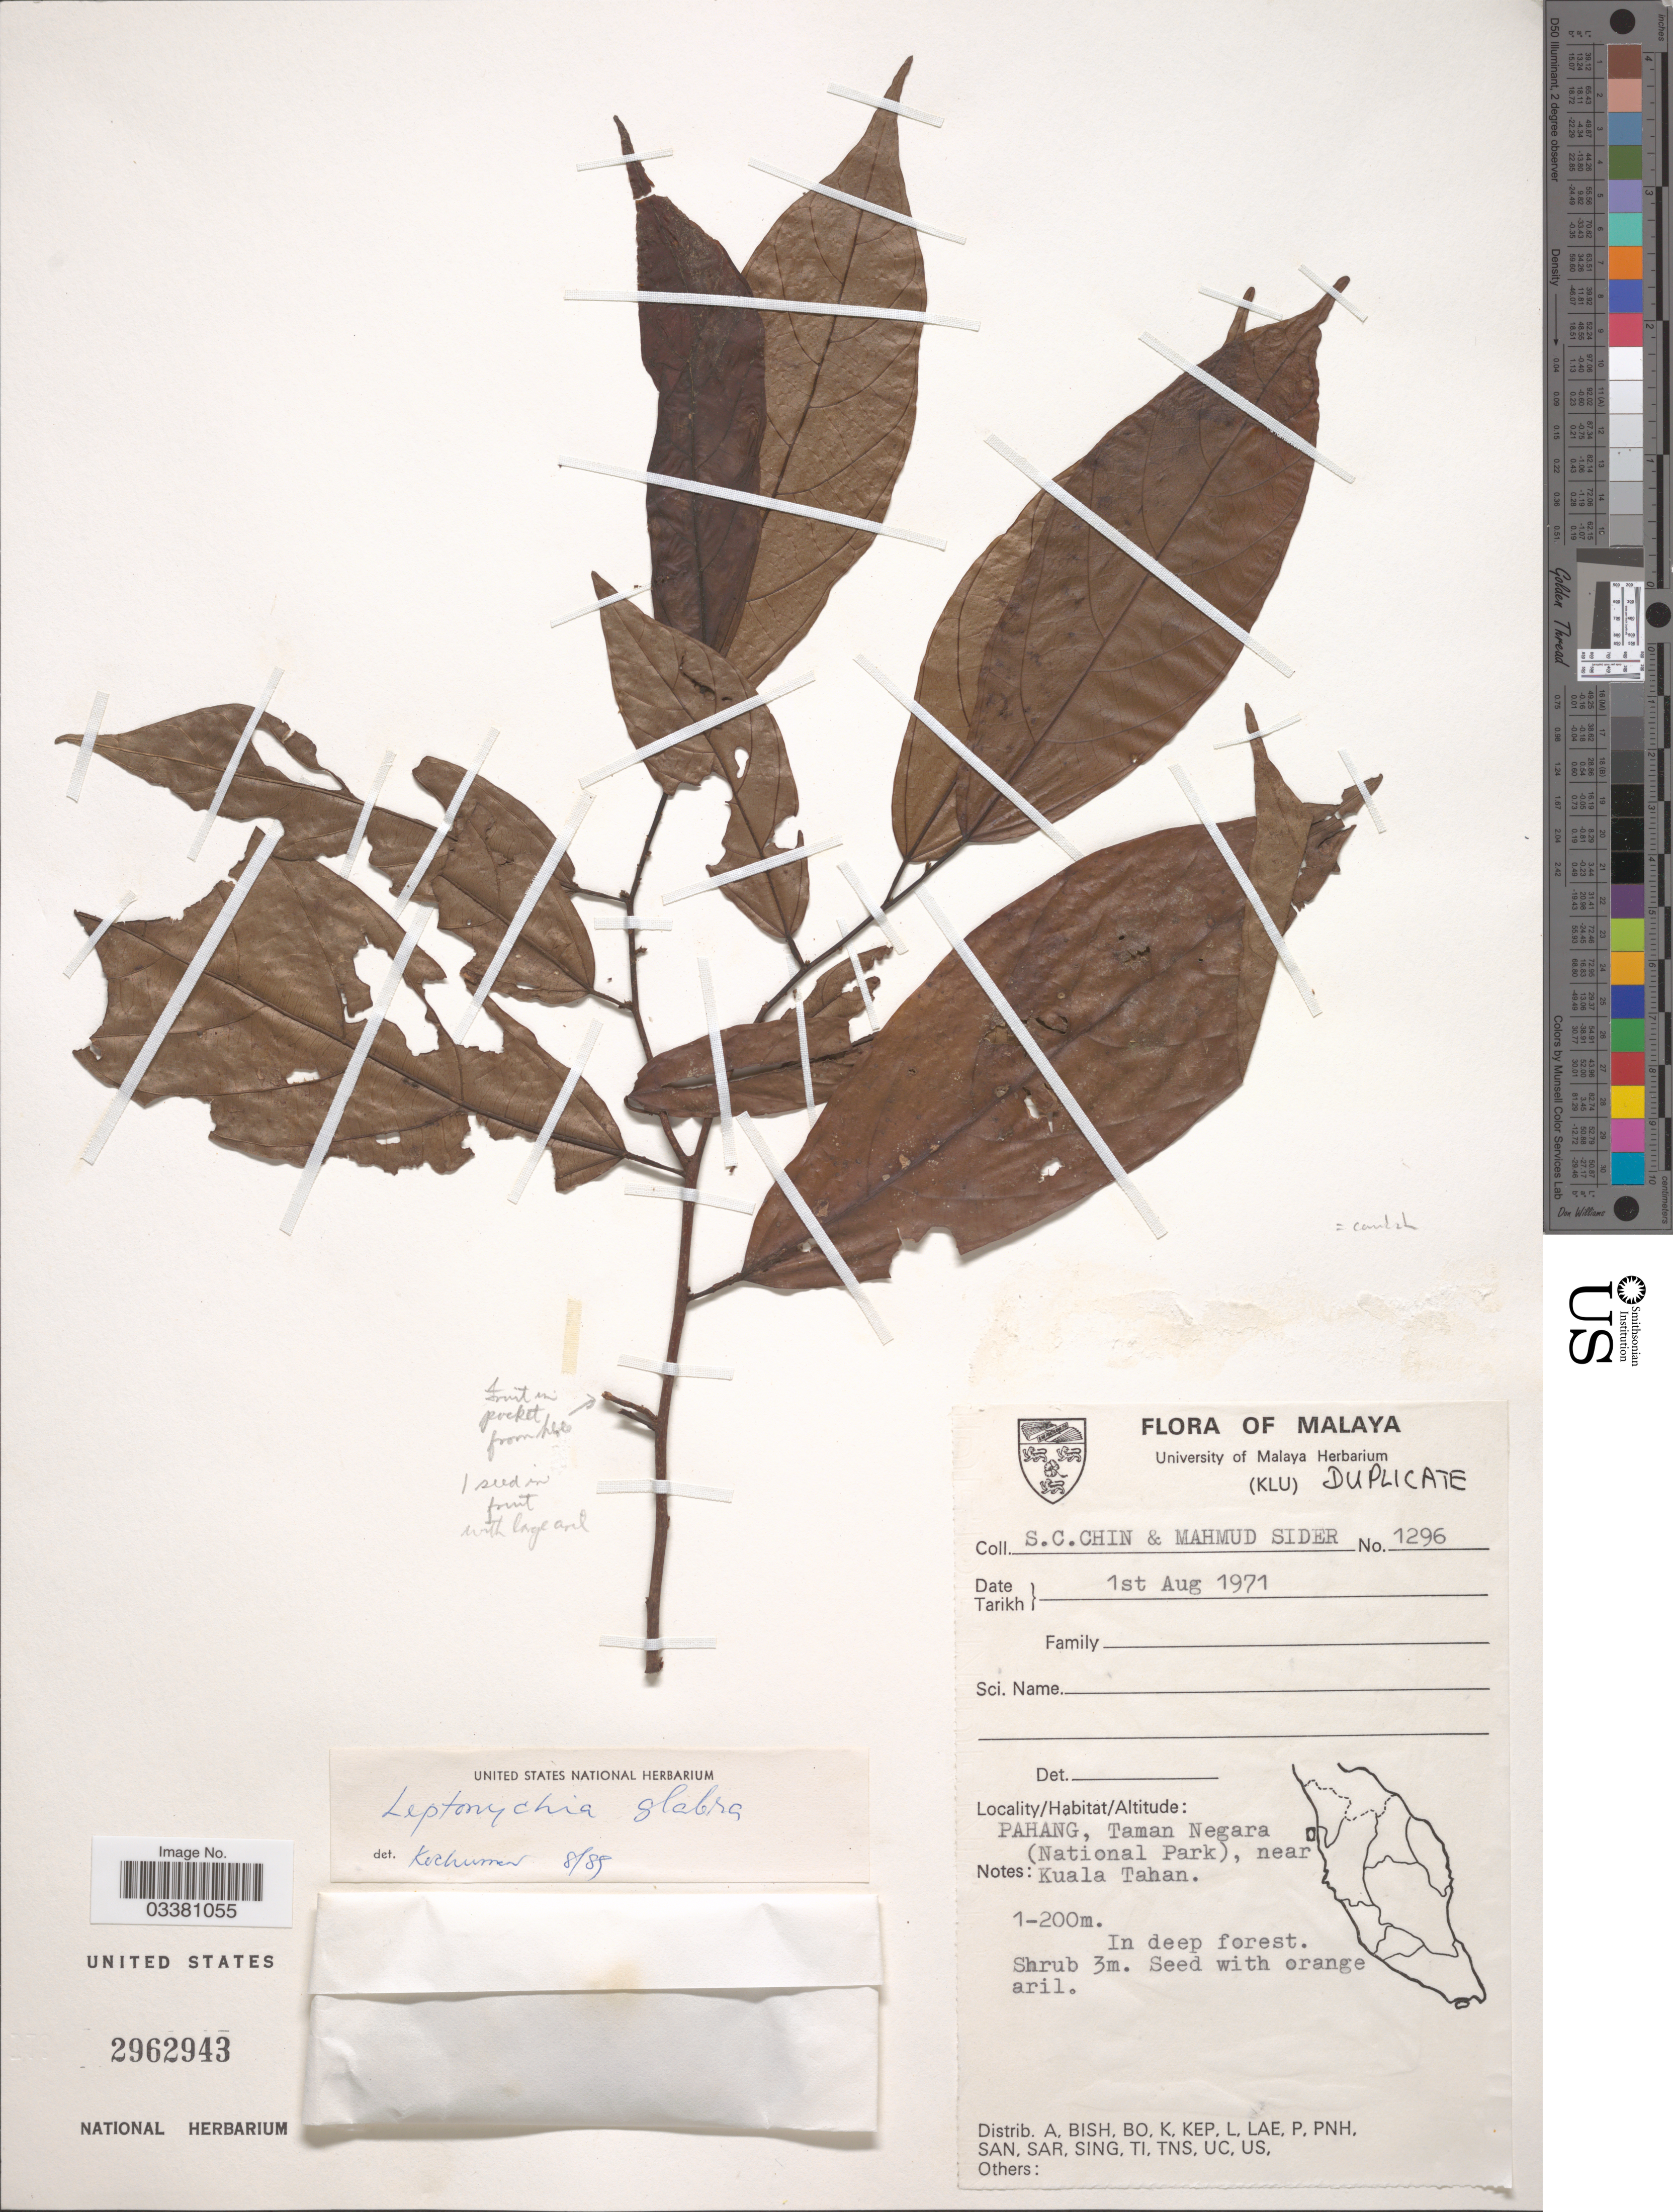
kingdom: Plantae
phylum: Tracheophyta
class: Magnoliopsida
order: Malvales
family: Malvaceae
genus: Leptonychia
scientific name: Leptonychia caudata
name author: Burret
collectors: S. Chin & M. Sider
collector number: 1296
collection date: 1971-08-01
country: Malaysia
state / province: Pahang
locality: Malaya. Taman Negara (National Park), near Kuala Tahan.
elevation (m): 100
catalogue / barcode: US 2962943